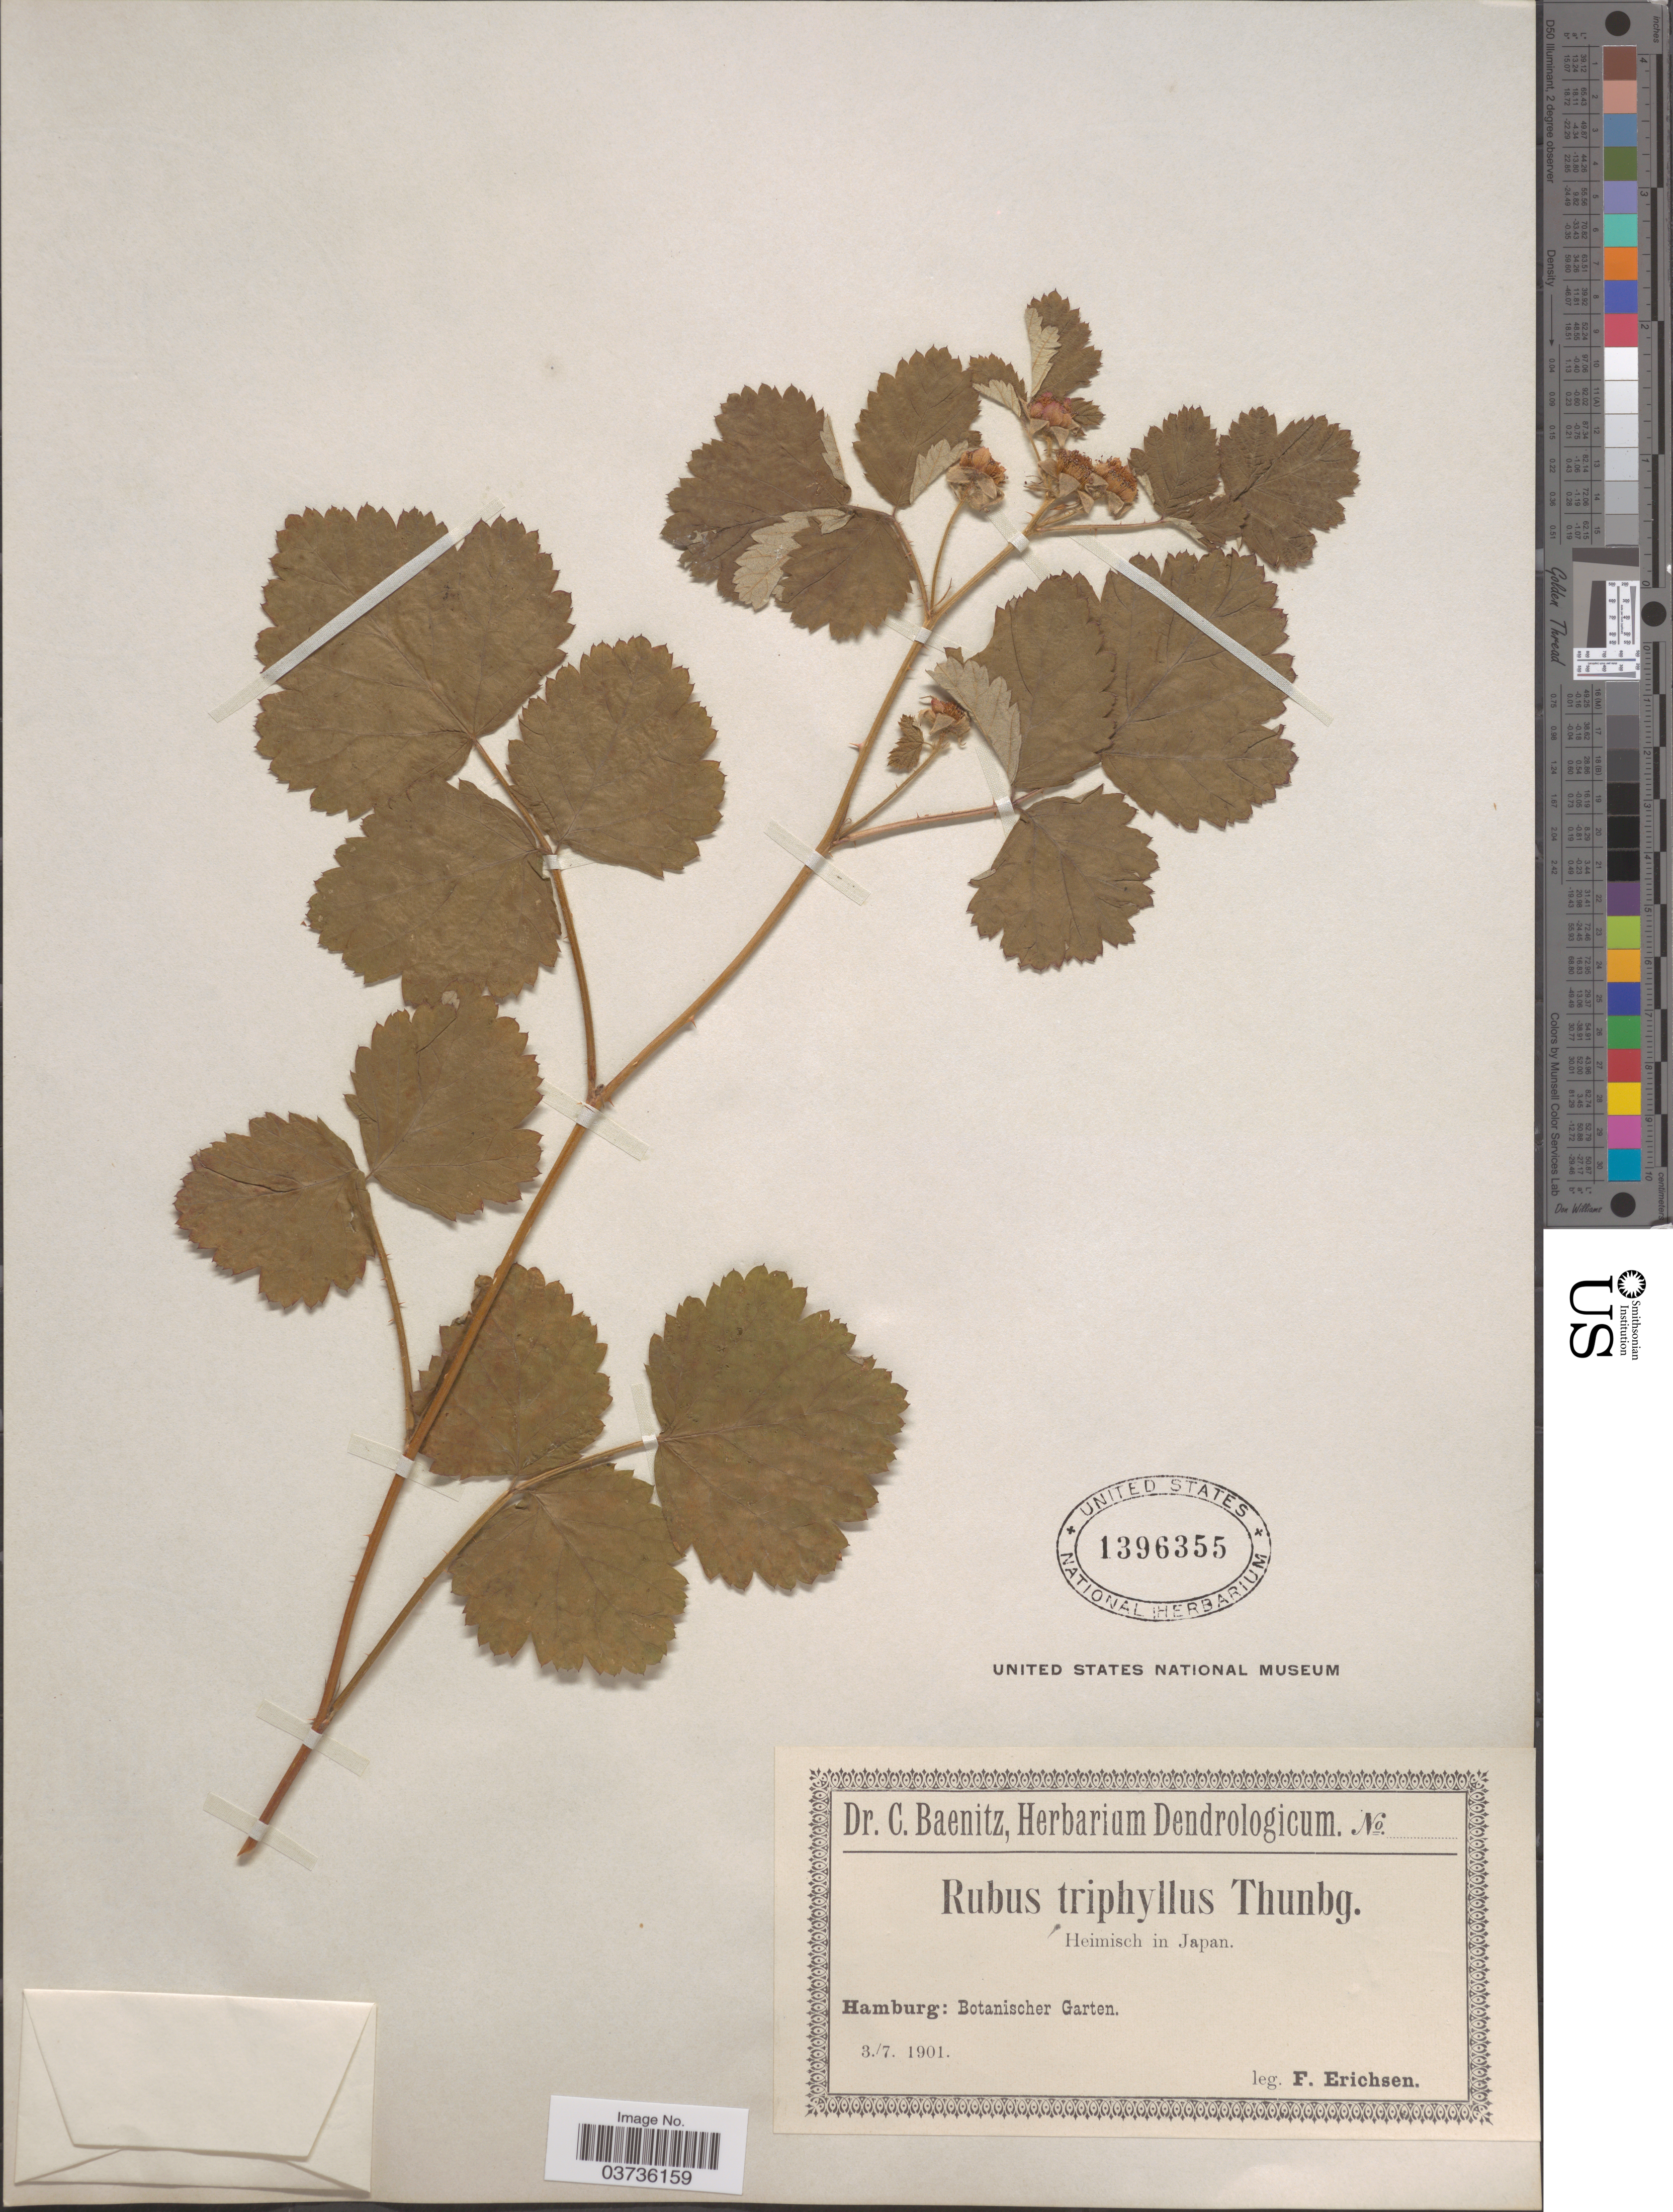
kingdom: Plantae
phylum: Tracheophyta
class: Magnoliopsida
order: Rosales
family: Rosaceae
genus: Rubus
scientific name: Rubus parvifolius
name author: L.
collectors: F. Erichsen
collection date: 1901-07-03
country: Germany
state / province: Hamburg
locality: Botanischer Garten.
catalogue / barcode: US 1396355